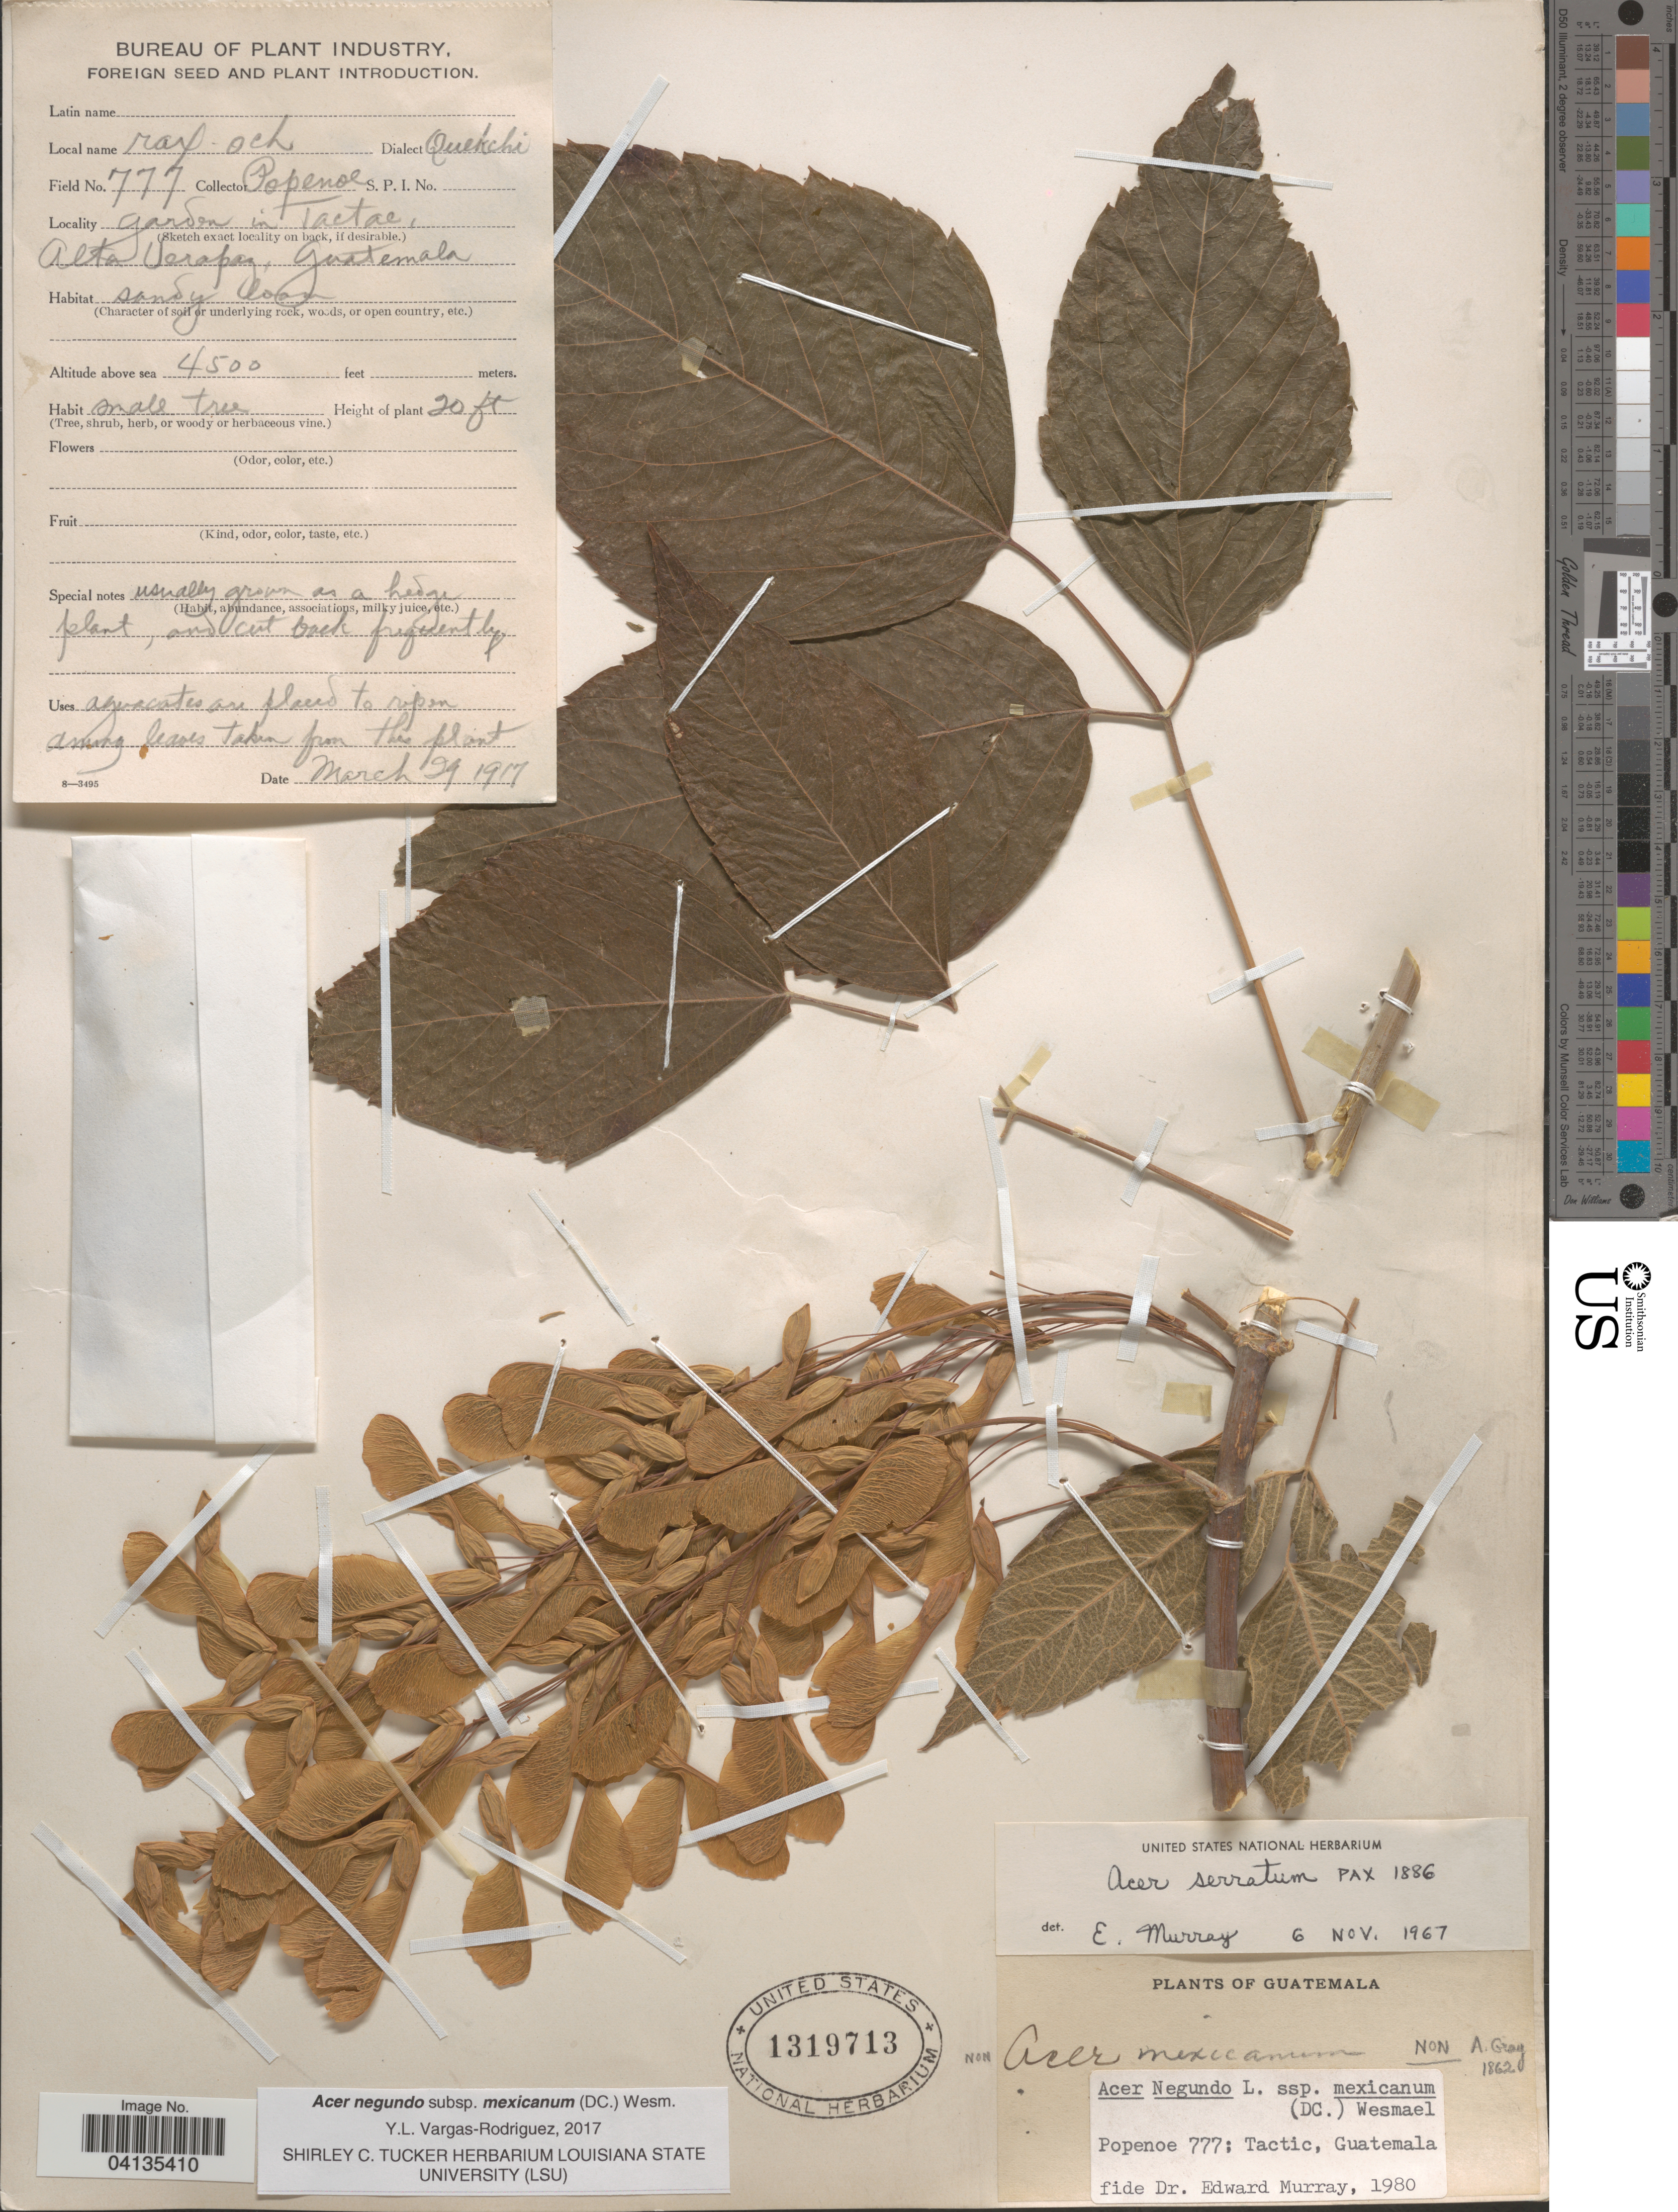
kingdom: Plantae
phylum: Tracheophyta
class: Magnoliopsida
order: Sapindales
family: Sapindaceae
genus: Acer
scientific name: Acer negundo subsp. mexicanum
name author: (DC.) Wesm.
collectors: -- Popenoe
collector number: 777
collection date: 1917-03-29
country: Guatemala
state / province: Alta Verapaz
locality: Garden in Tactac.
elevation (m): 1372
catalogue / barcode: US 1319713